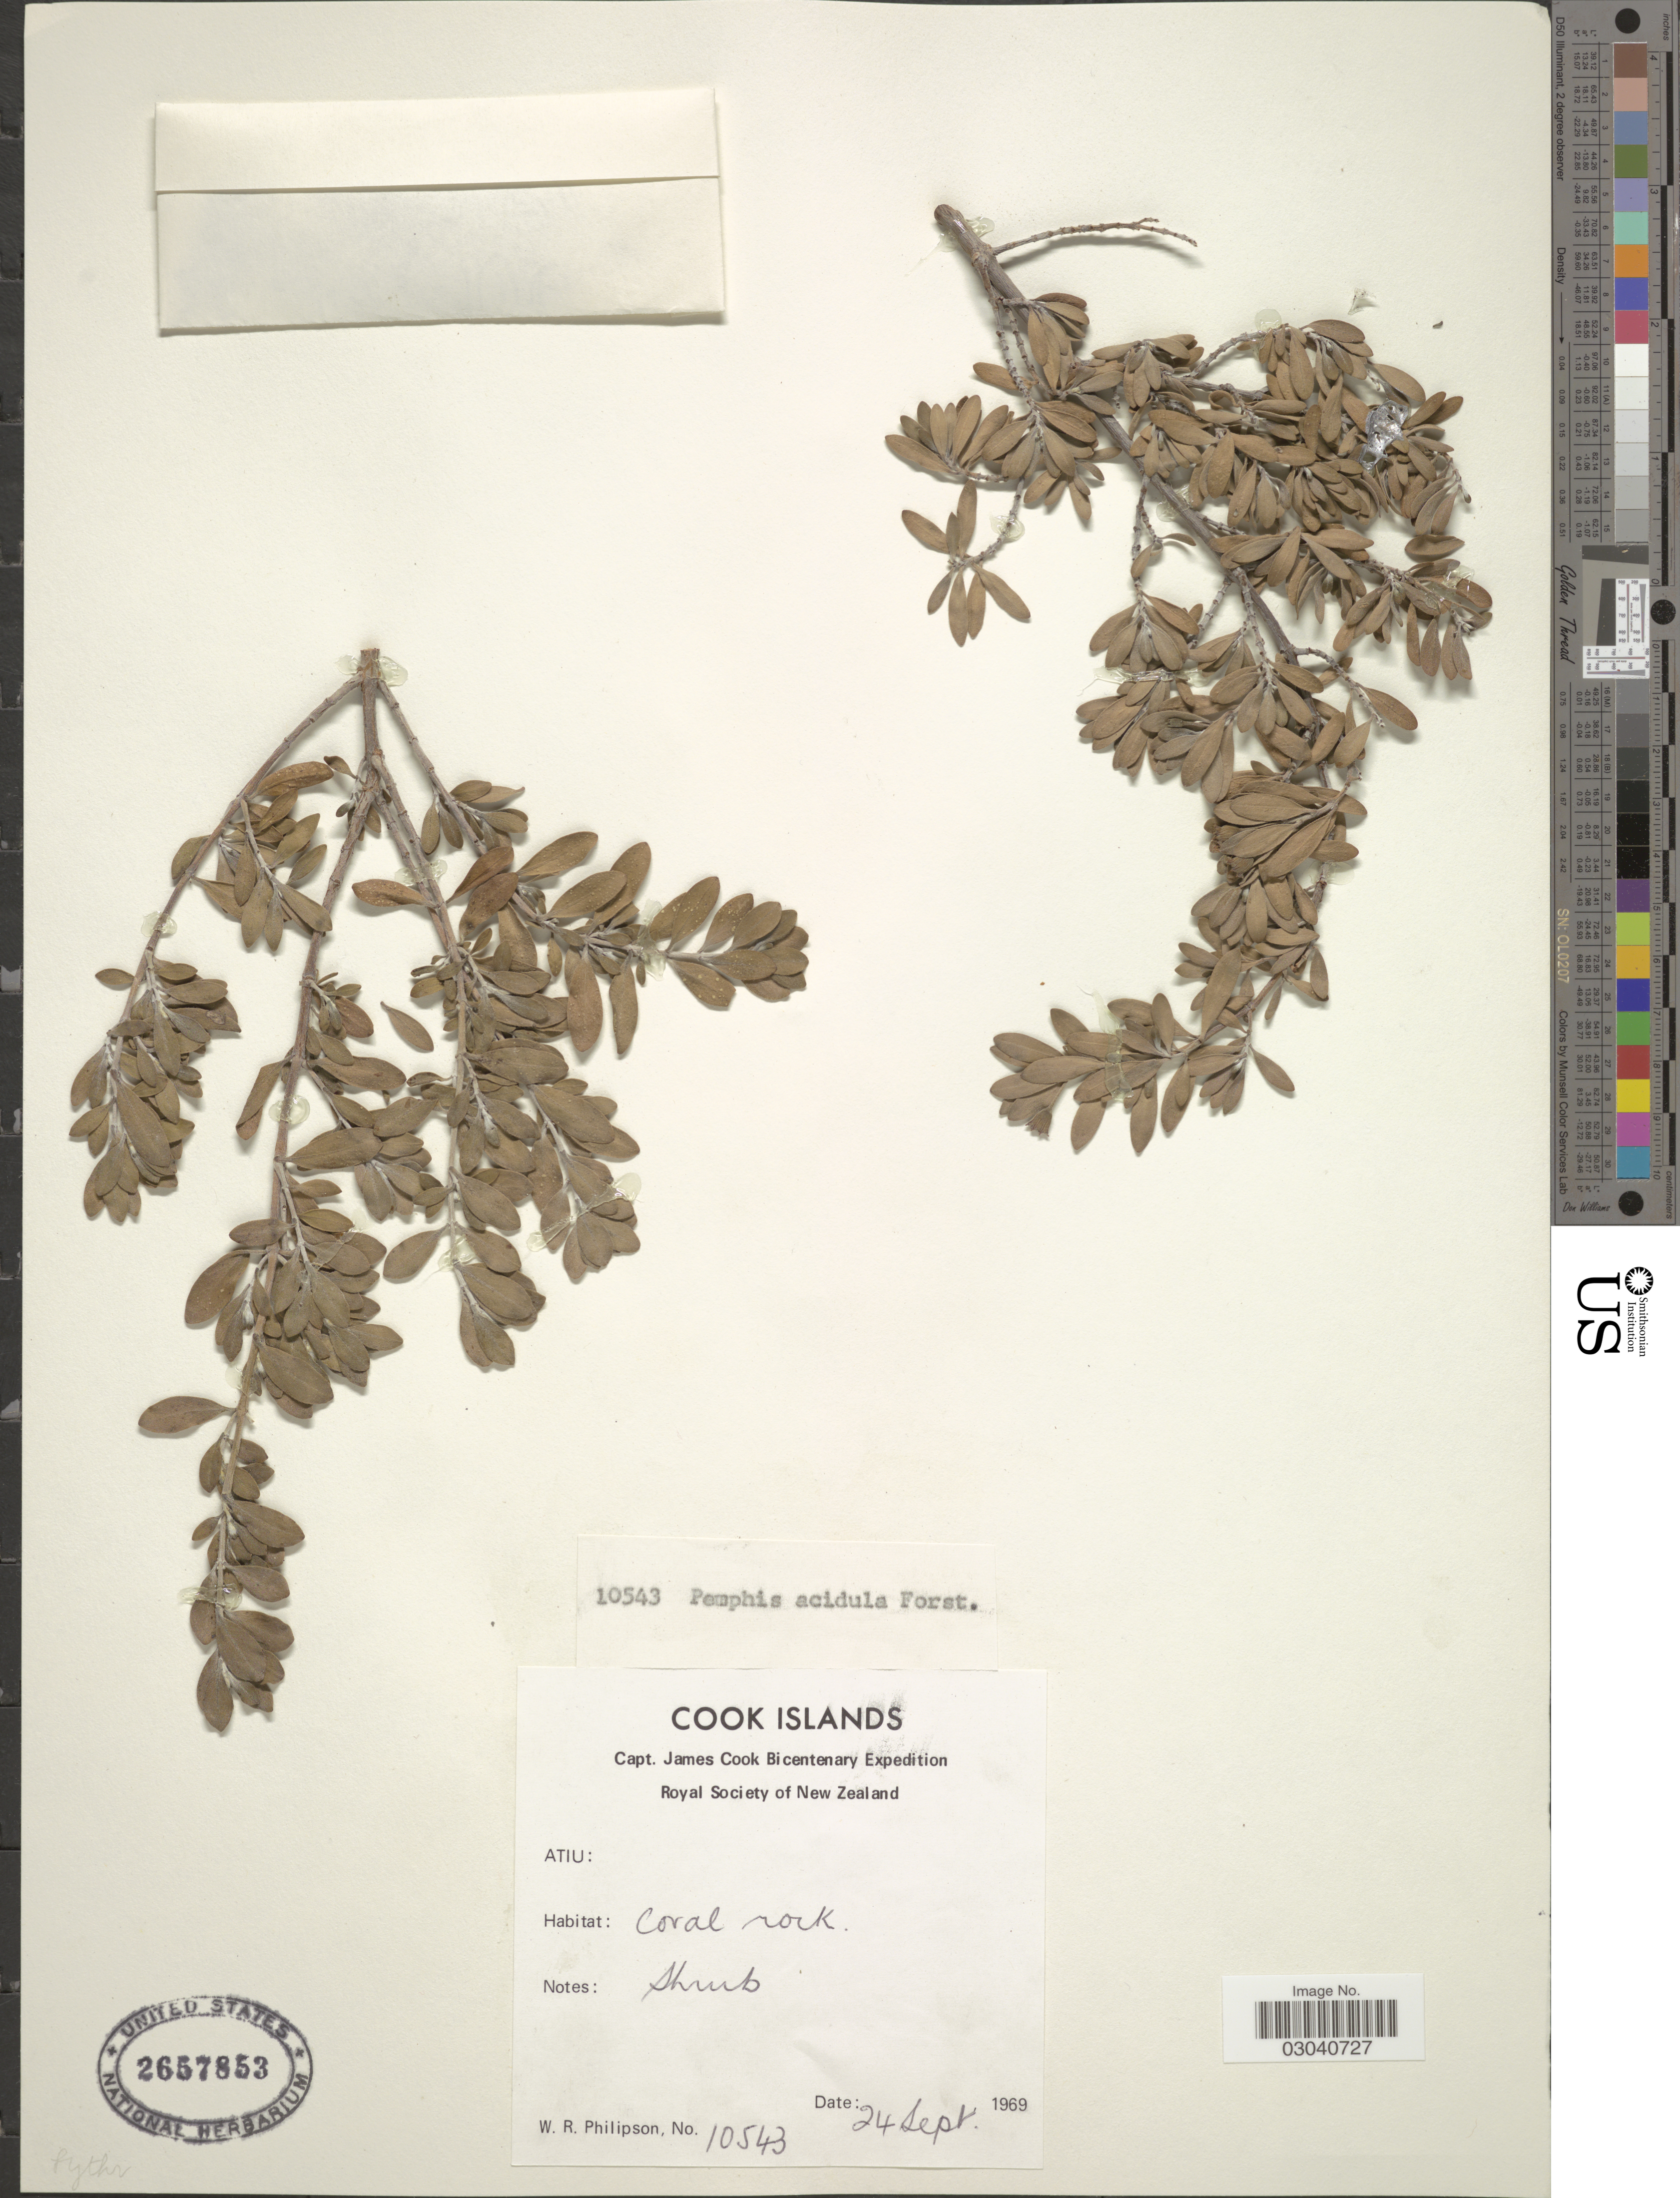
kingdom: Plantae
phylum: Tracheophyta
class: Magnoliopsida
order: Myrtales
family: Lythraceae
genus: Pemphis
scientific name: Pemphis acidula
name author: J.R. Forst. & G. Forst.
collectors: W. R. Philipson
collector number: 10543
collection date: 1969-09-24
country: Cook Islands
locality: Atiu.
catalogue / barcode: US 2657853